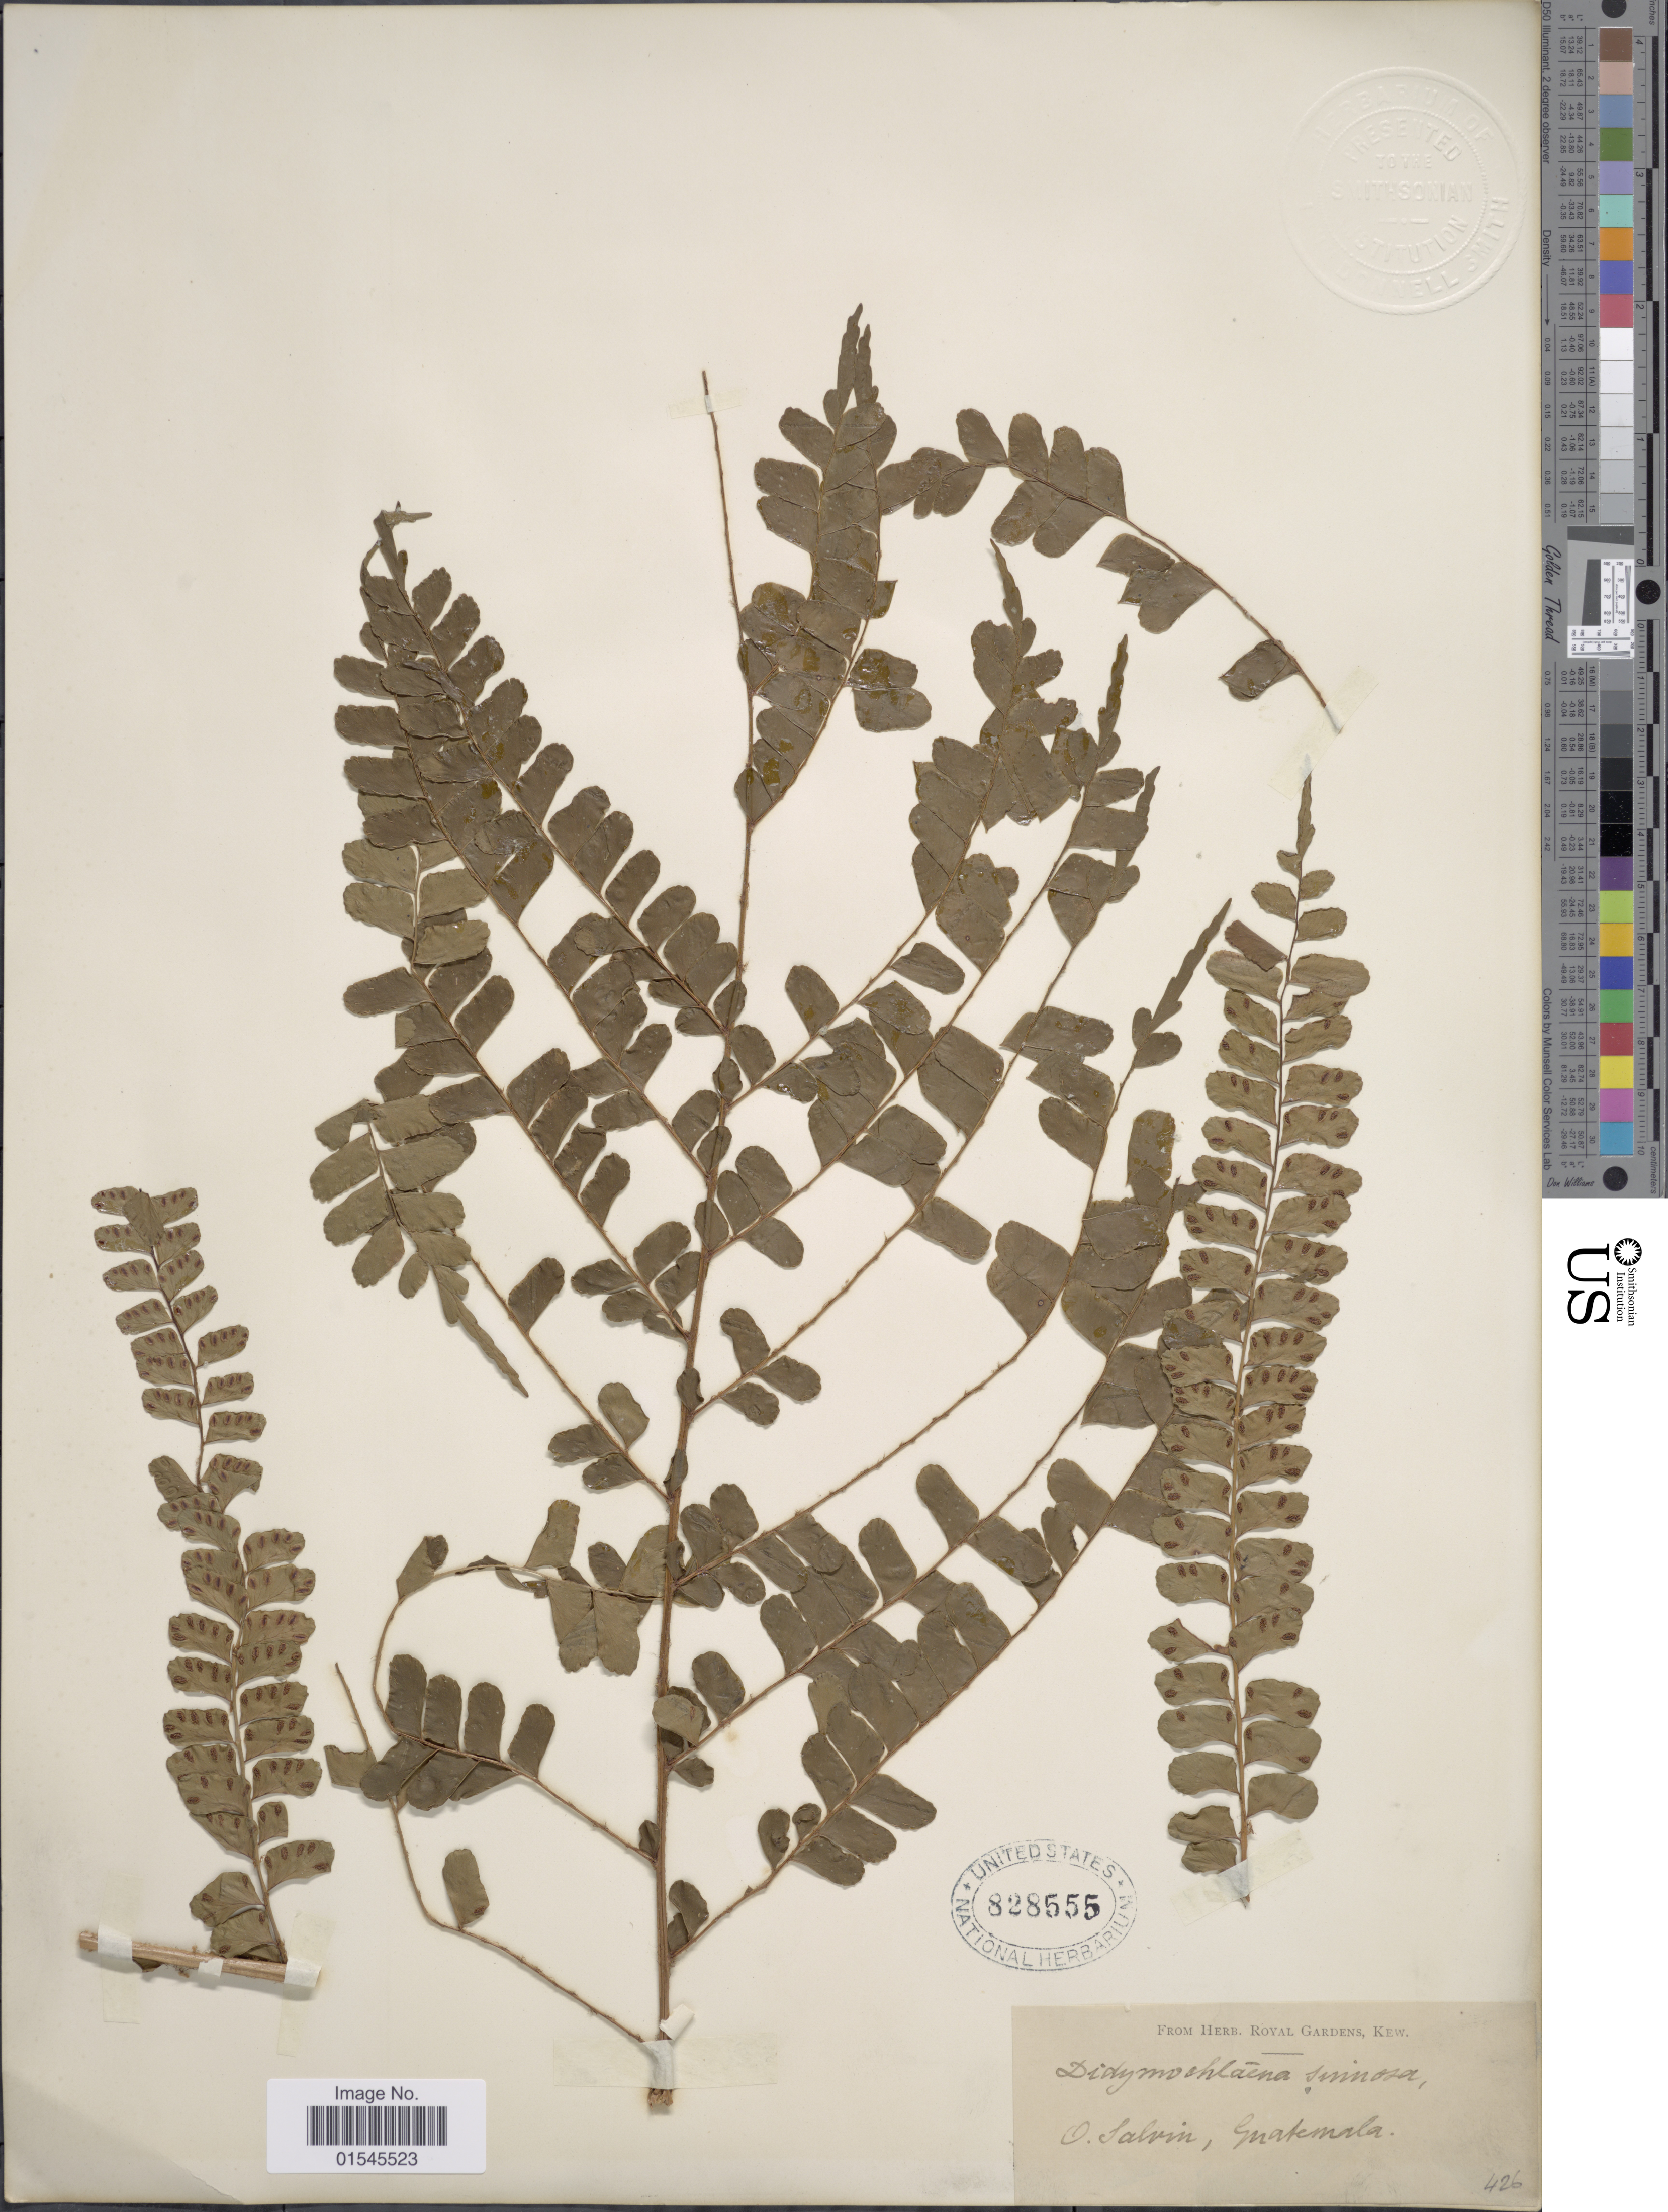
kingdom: Plantae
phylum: Tracheophyta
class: Polypodiopsida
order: Polypodiales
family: Didymochlaenaceae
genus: Didymochlaena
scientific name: Didymochlaena truncatula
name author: (Sw.) J. Sm.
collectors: O. Salvin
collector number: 426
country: Guatemala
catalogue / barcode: US 828555